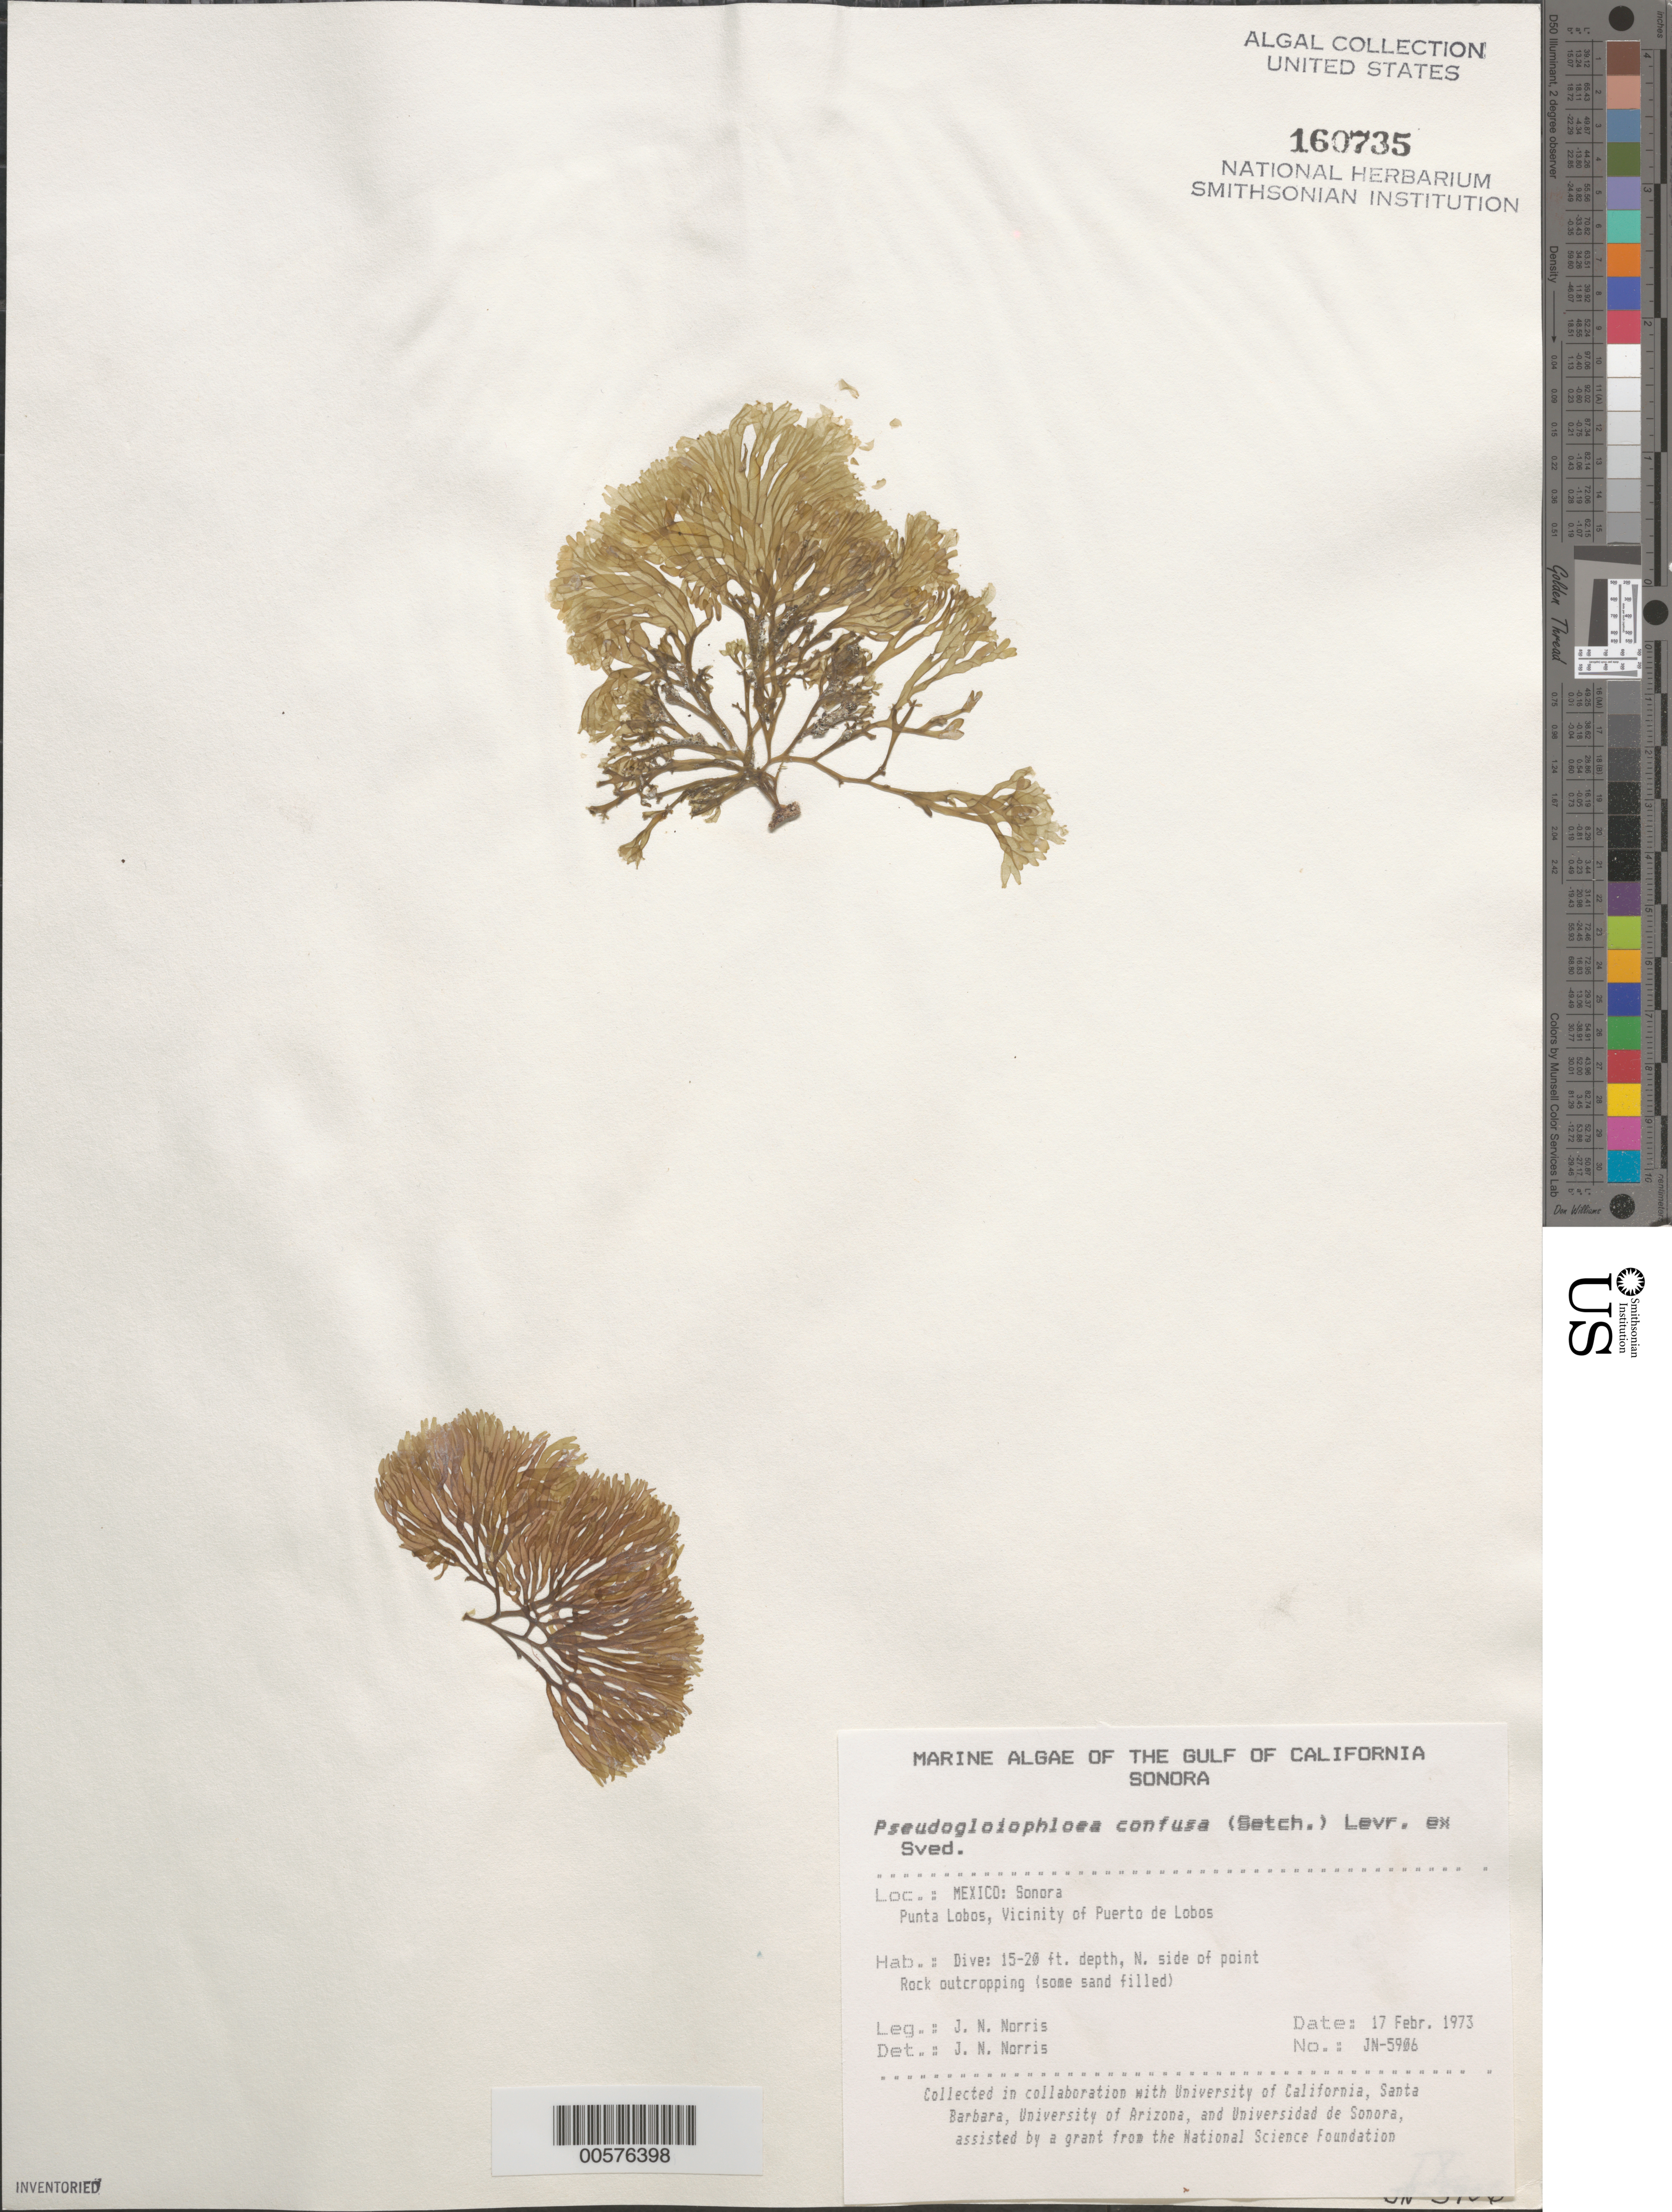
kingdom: Plantae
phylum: Rhodophyta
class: Florideophyceae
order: Nemaliales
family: Scinaiaceae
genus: Scinaia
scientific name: Scinaia confusa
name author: (Setch.) Huisman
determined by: Algae name updating Project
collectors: J. N. Norris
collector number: JN-5906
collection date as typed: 17 Feb 1973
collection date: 1973-02-17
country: Mexico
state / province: Sonora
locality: Punta Lobos, Puerto de Lobos area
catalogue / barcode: US 160735